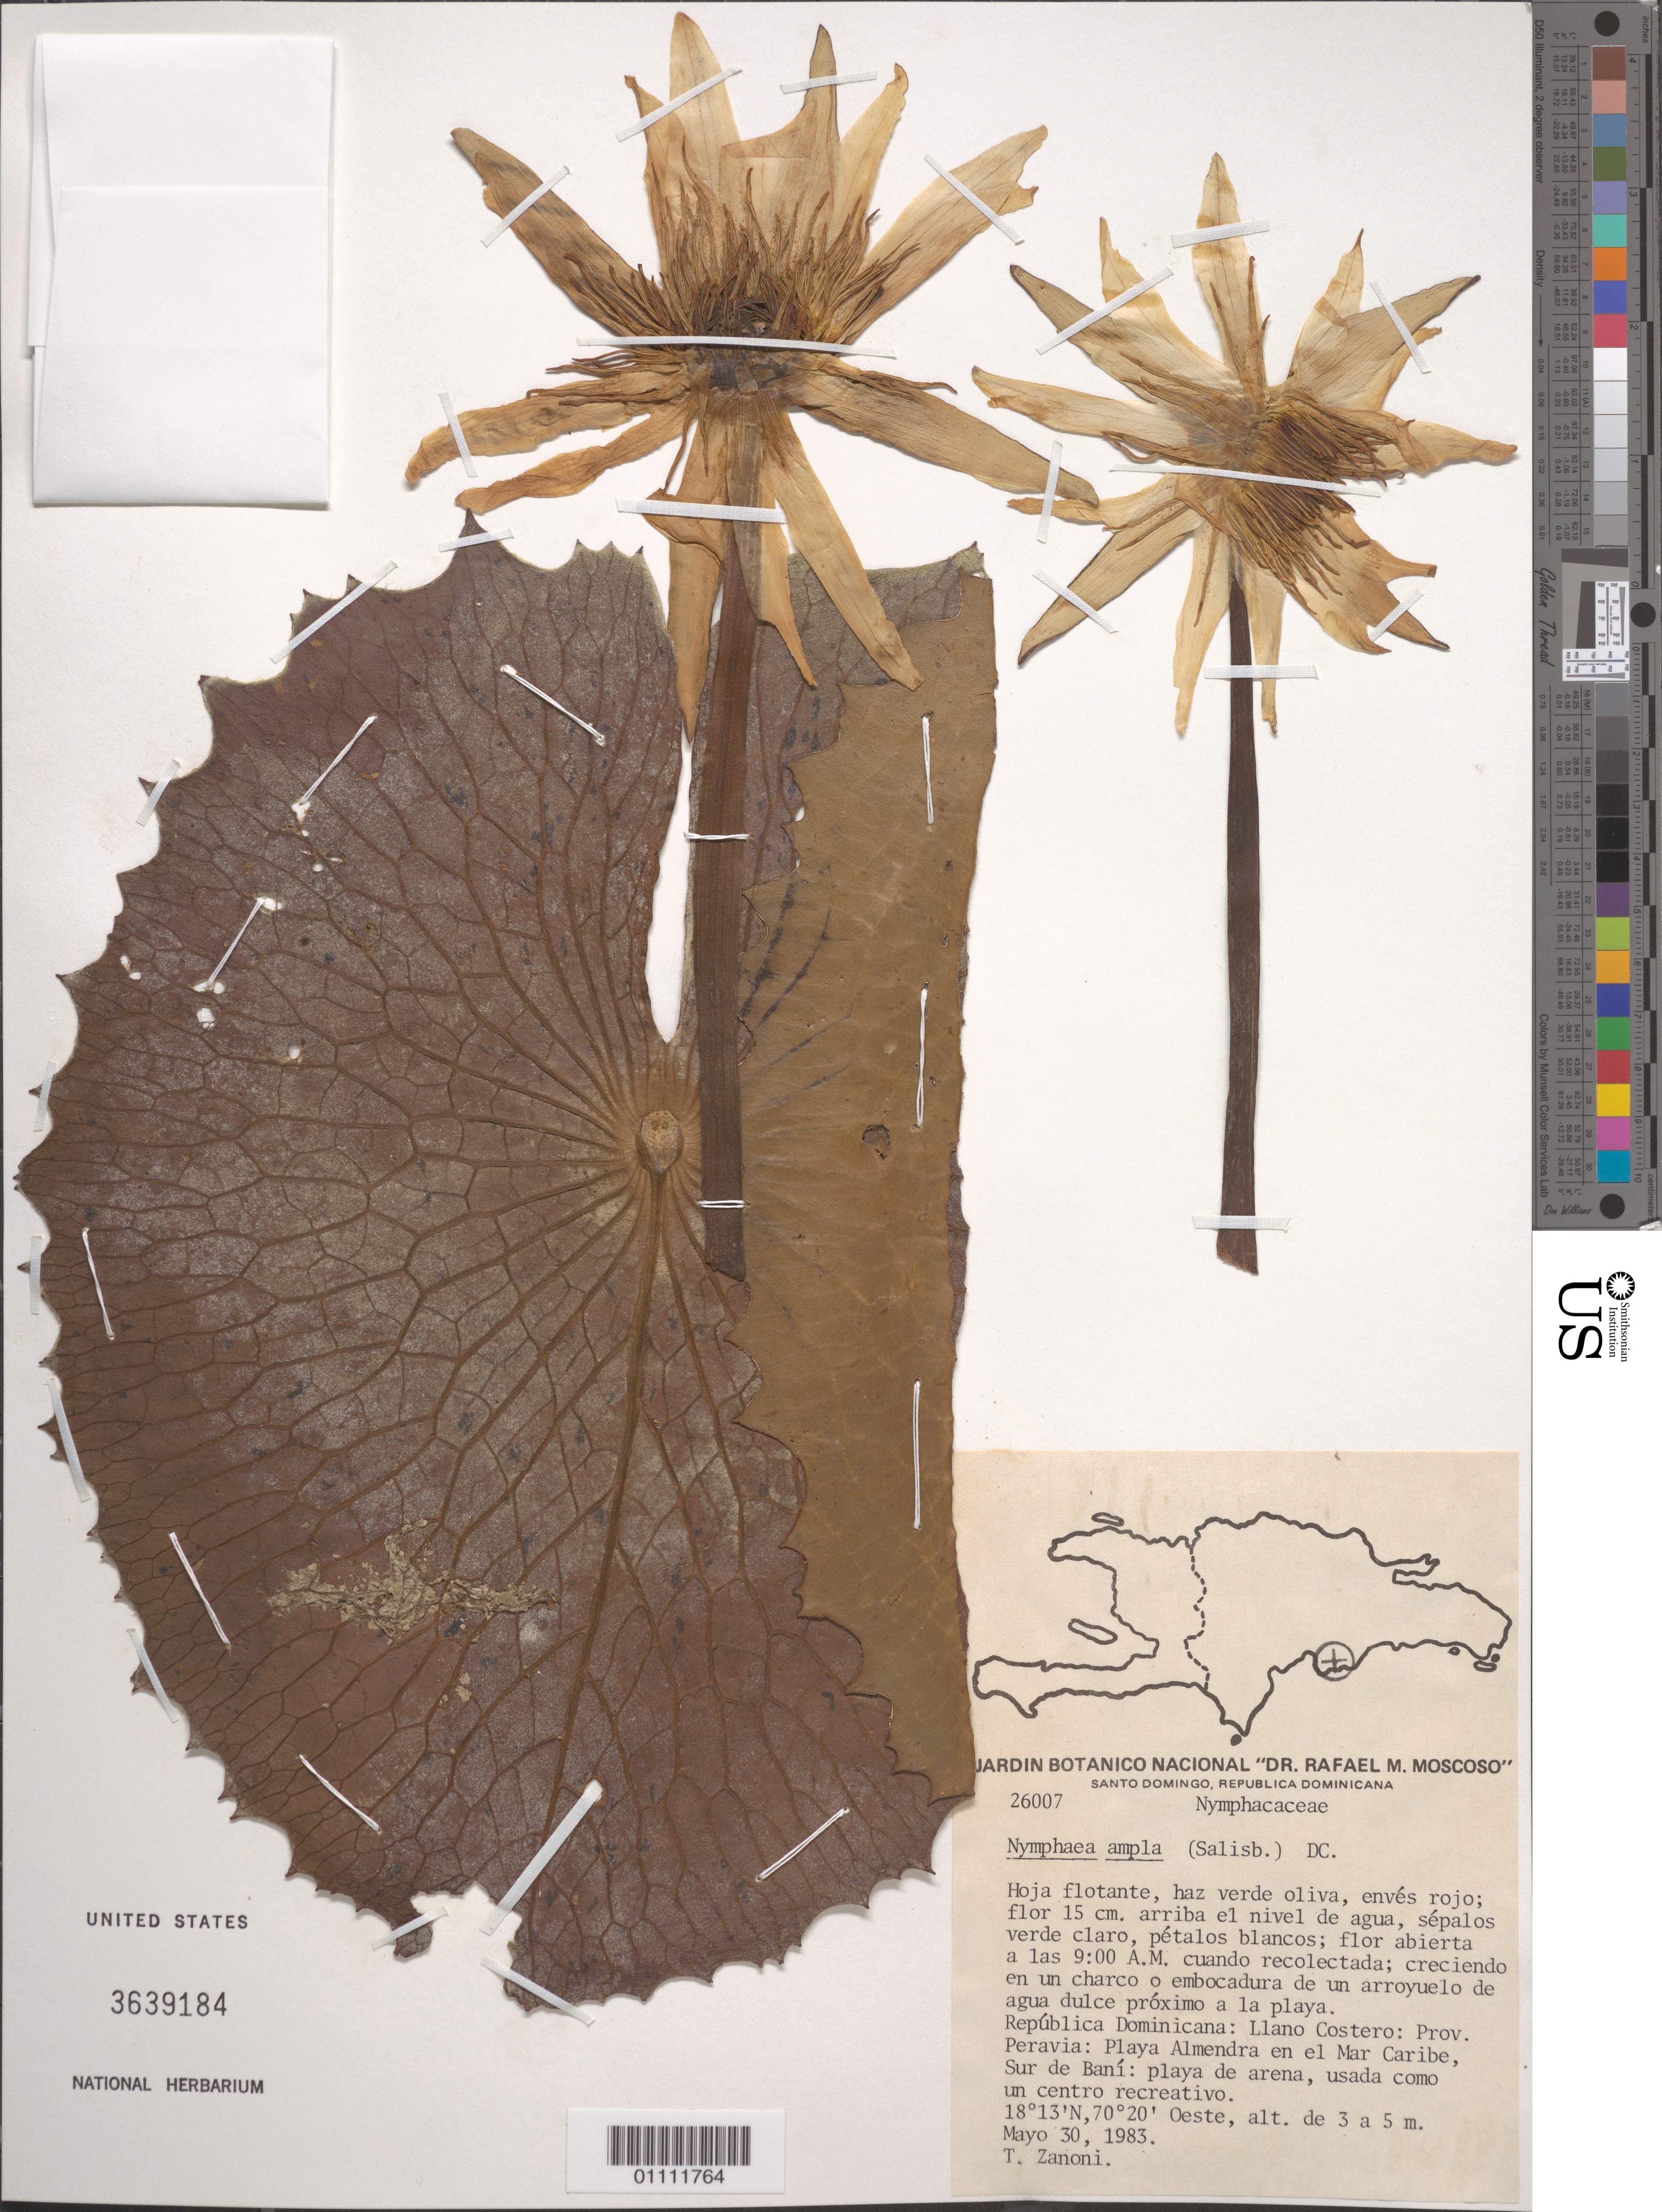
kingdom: Plantae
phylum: Tracheophyta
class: Magnoliopsida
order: Nymphaeales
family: Nymphaeaceae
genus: Nymphaea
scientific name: Nymphaea ampla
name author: (Salisb.) DC.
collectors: T. A. Zanoni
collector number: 26007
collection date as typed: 30 May 1983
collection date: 1983-05-30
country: Dominican Republic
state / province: Peravia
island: Hispaniola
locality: Llano Costero, Playa Almendra en el Mar Caribe, sur de Baní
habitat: Playa de arena, usada como un centro recreativo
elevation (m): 3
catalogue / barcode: US 3639184